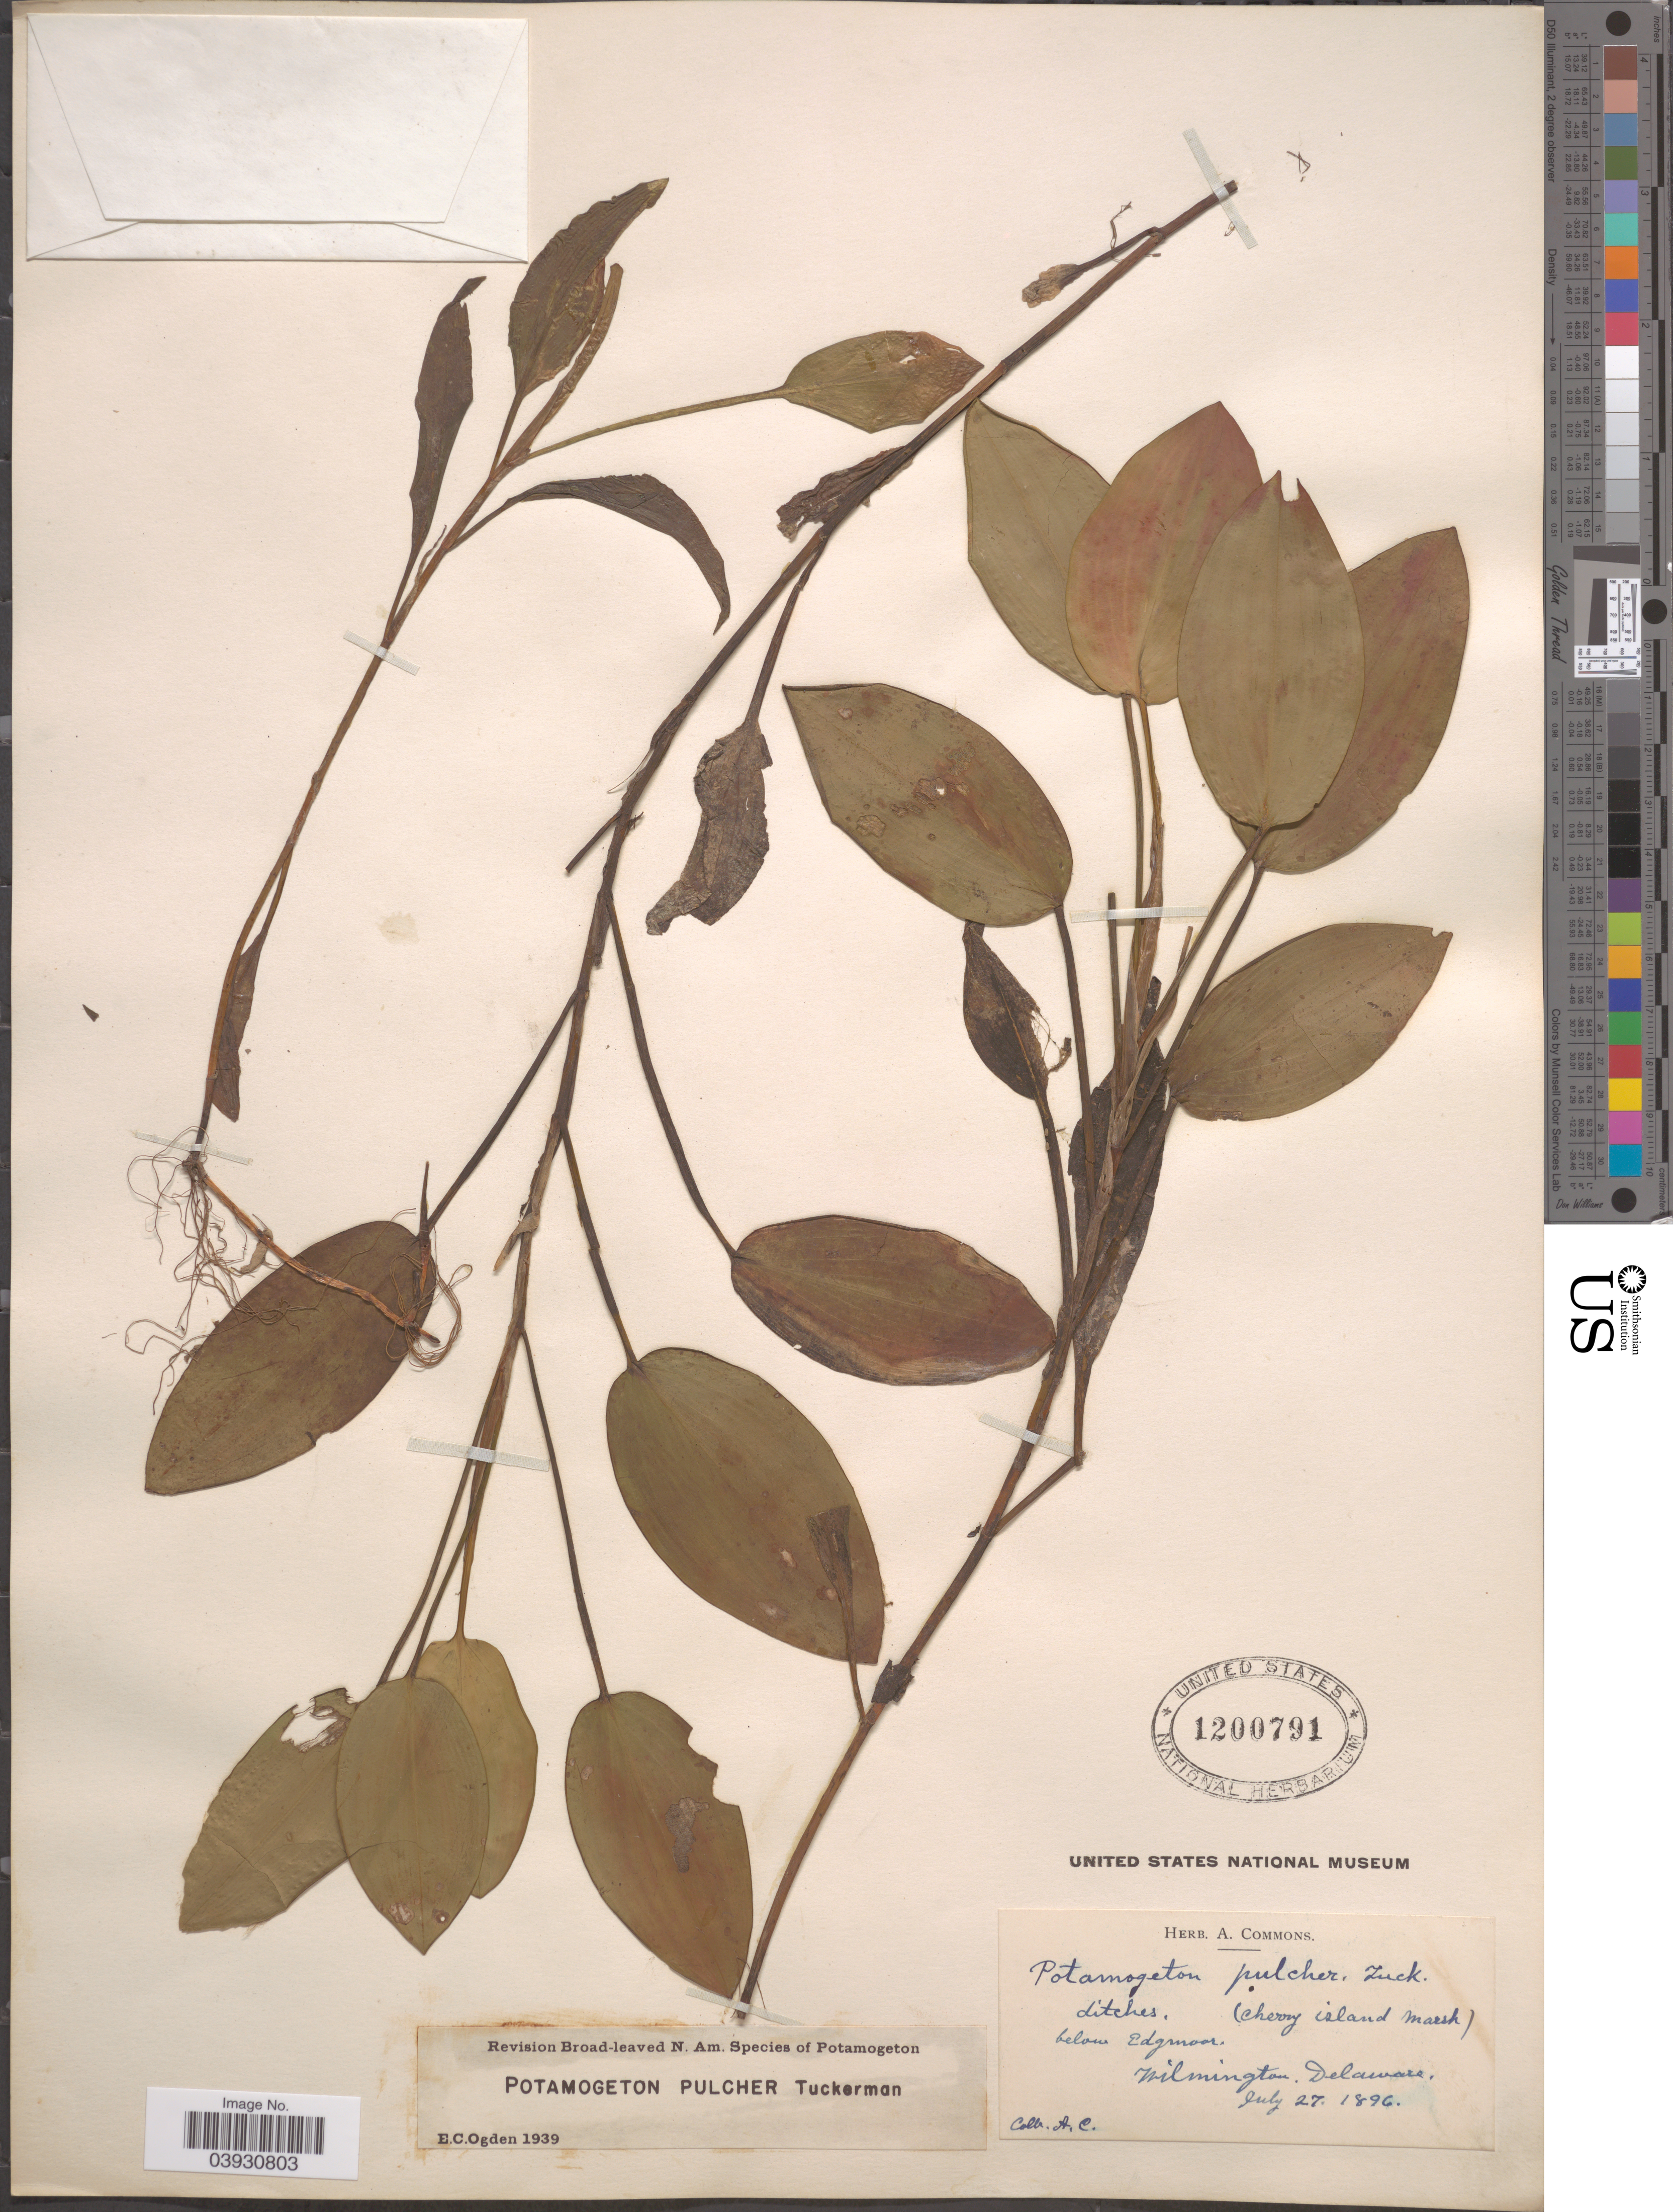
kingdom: Plantae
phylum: Tracheophyta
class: Liliopsida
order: Alismatales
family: Potamogetonaceae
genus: Potamogeton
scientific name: Potamogeton pulcher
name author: Tuck.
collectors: A. Commons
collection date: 1896-07-27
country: United States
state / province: Delaware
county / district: New Castle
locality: Cherry Island marsh, below Edgmoor. Wilmington.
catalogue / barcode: US 1200791